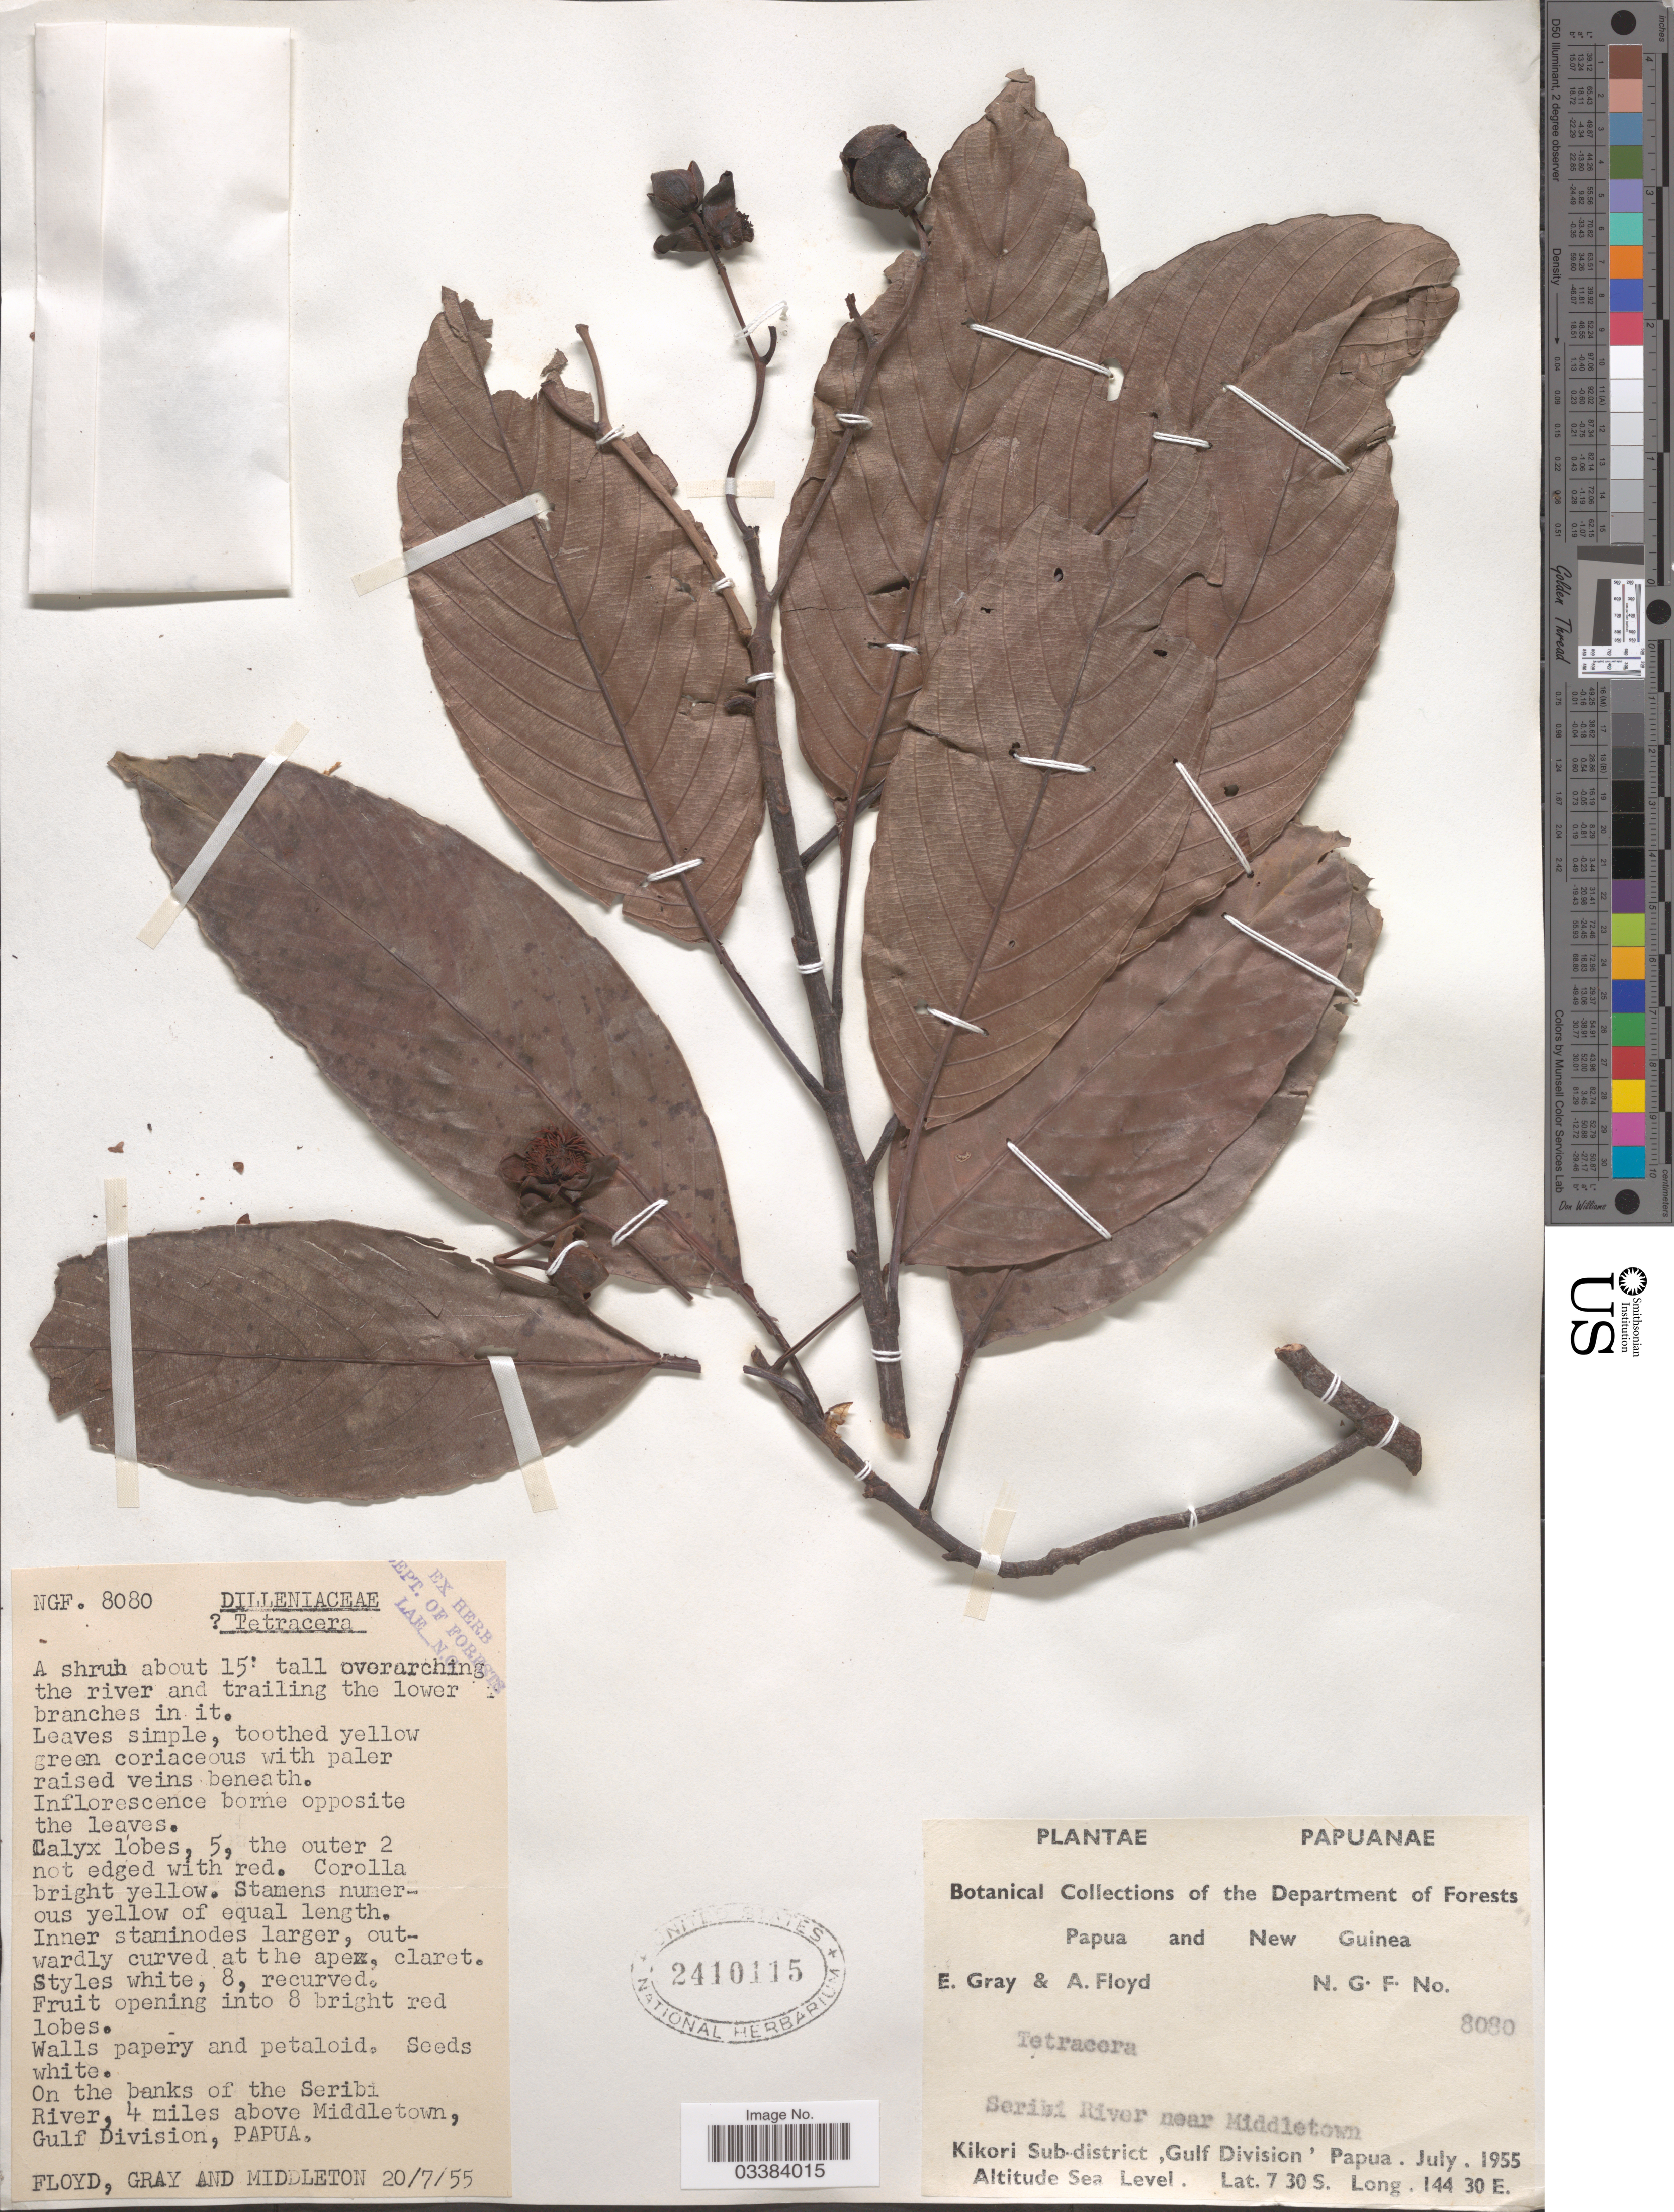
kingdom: Plantae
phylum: Tracheophyta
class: Magnoliopsida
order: Dilleniales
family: Dilleniaceae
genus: Tetracera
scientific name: Tetracera sp.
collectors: E. C. G. Gray & A. Floyd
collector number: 8080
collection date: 1955-07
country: Papua New Guinea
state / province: Gulf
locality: On the banks of the Seribi River, 4 miles above Middletown, Gulf Division, Papua. Seribi River near Middletown. Kikori Sub-district. Papua and New Guinea.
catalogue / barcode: US 2410115